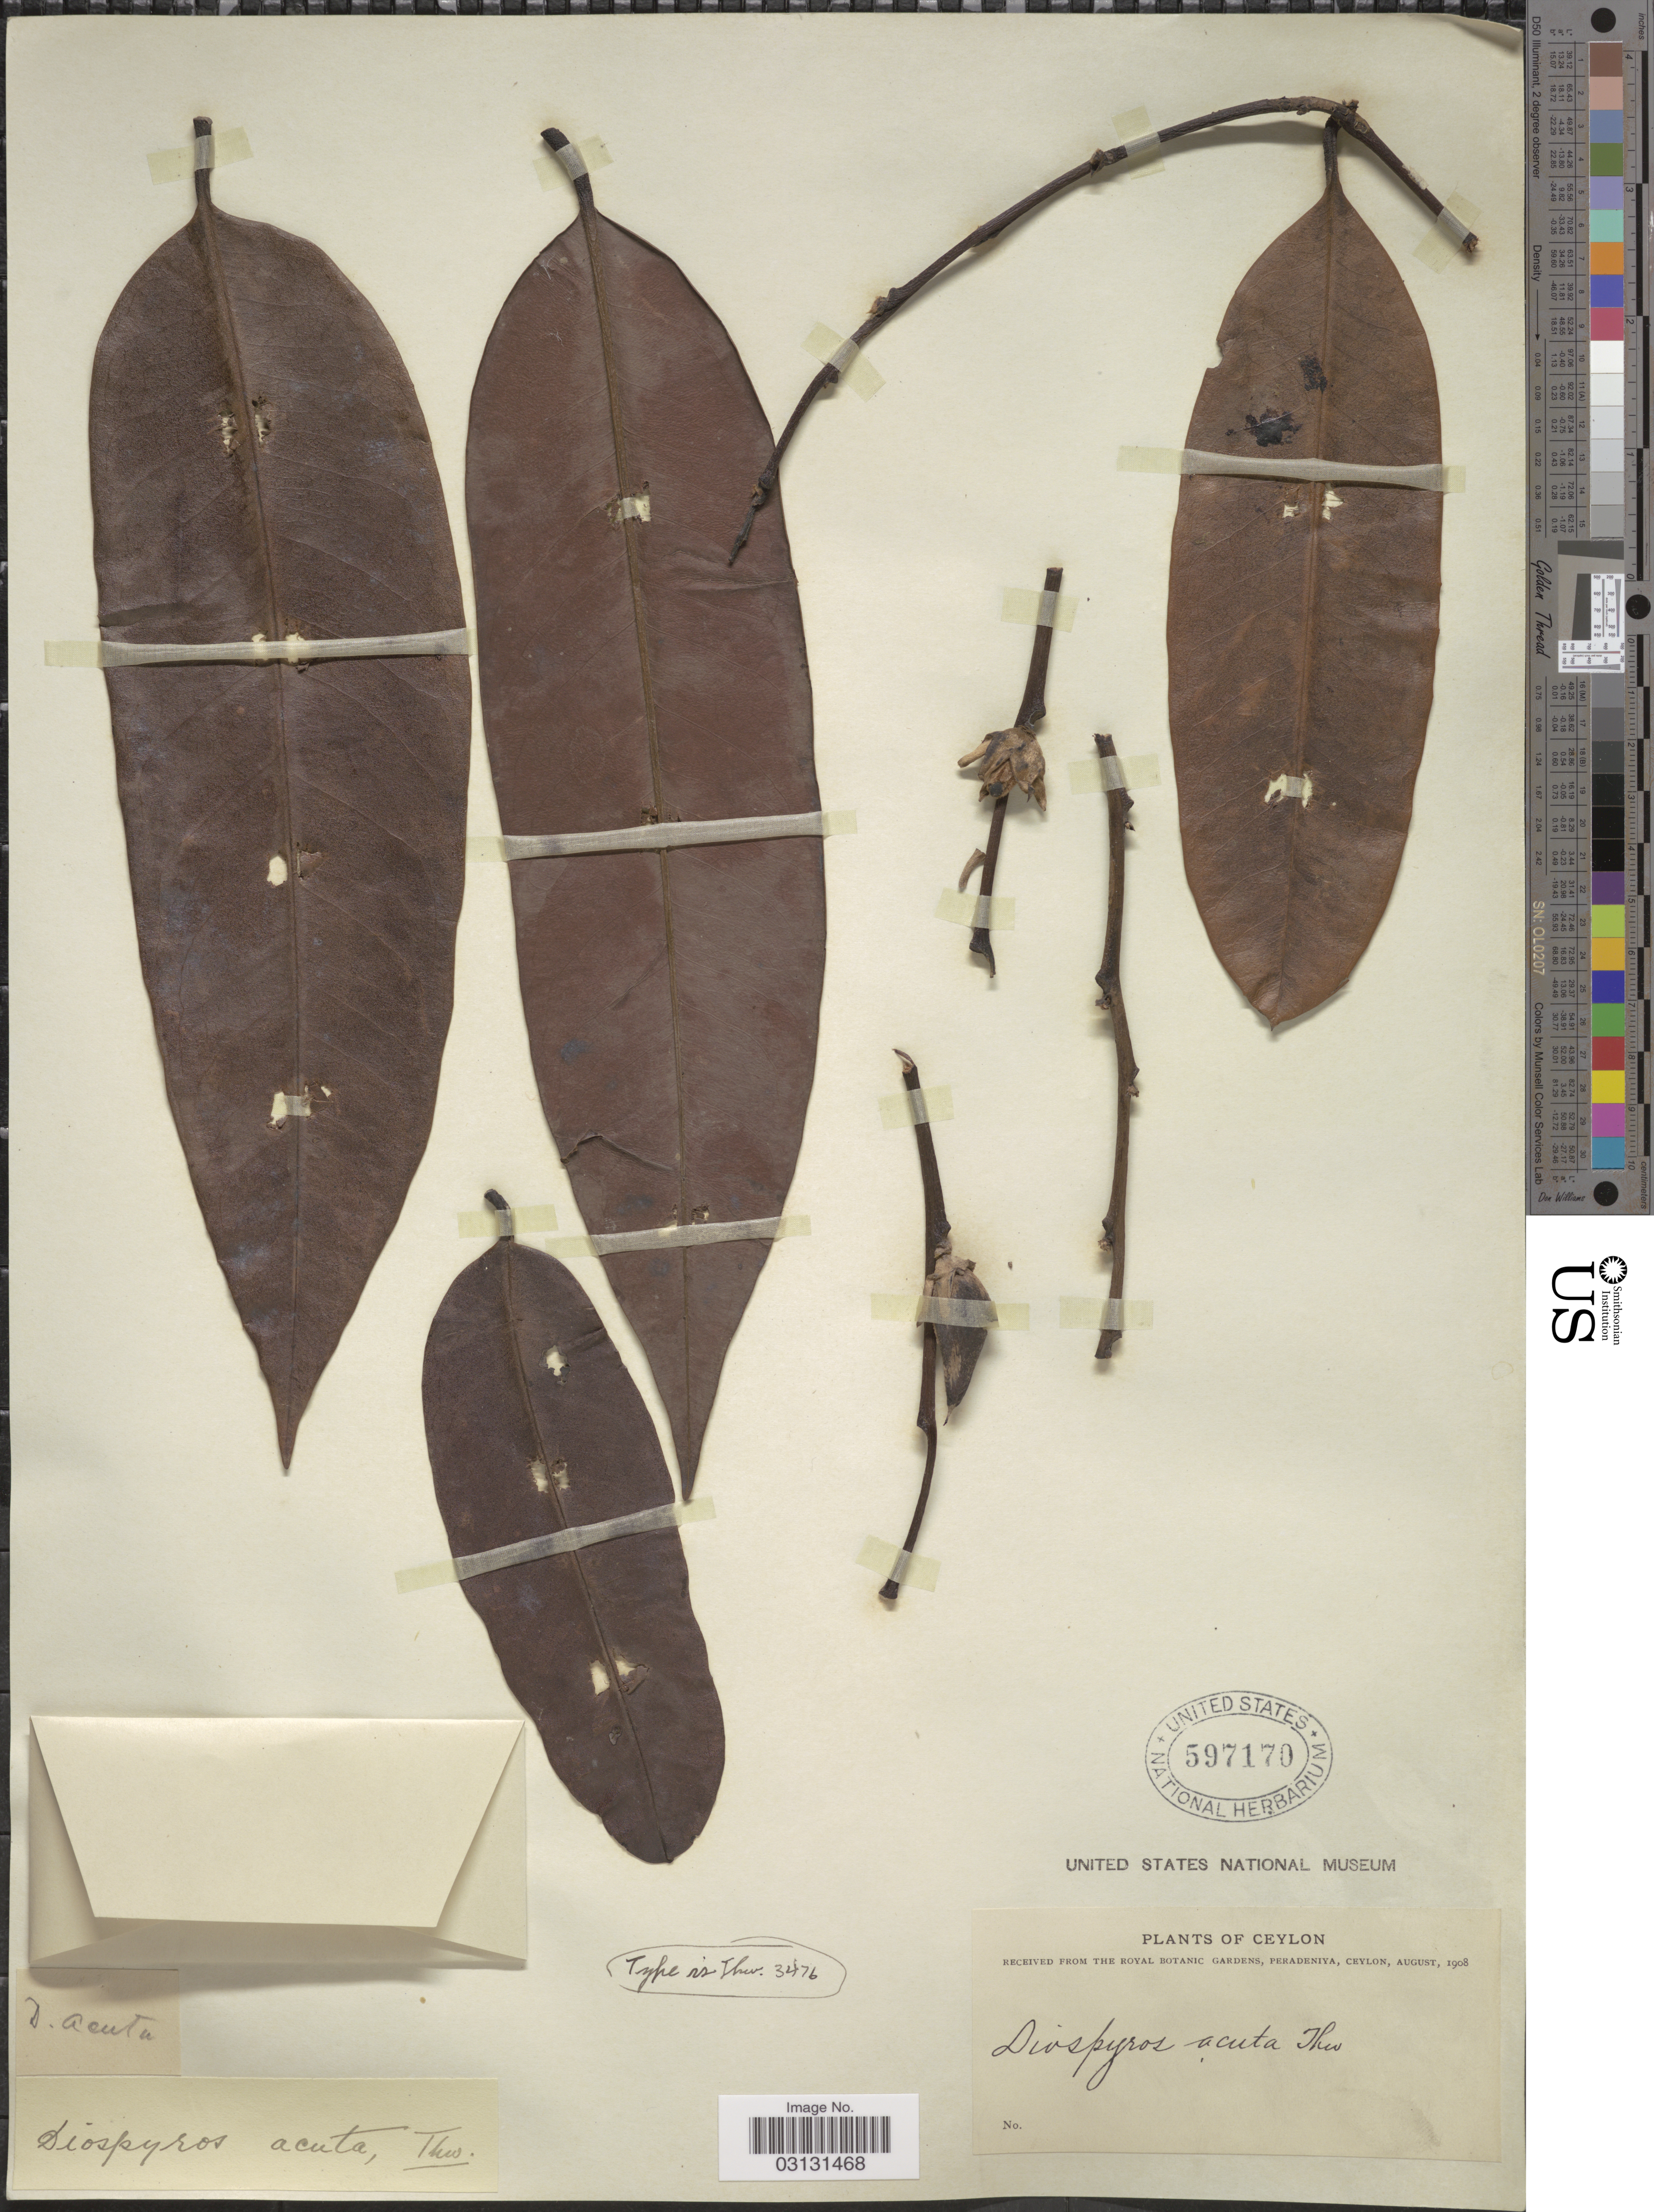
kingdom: Plantae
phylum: Tracheophyta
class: Magnoliopsida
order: Ericales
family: Ebenaceae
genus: Diospyros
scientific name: Diospyros acuta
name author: Hiern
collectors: P. Royal Botanic Gardens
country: Sri Lanka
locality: Ceylon.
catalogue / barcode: US 597170